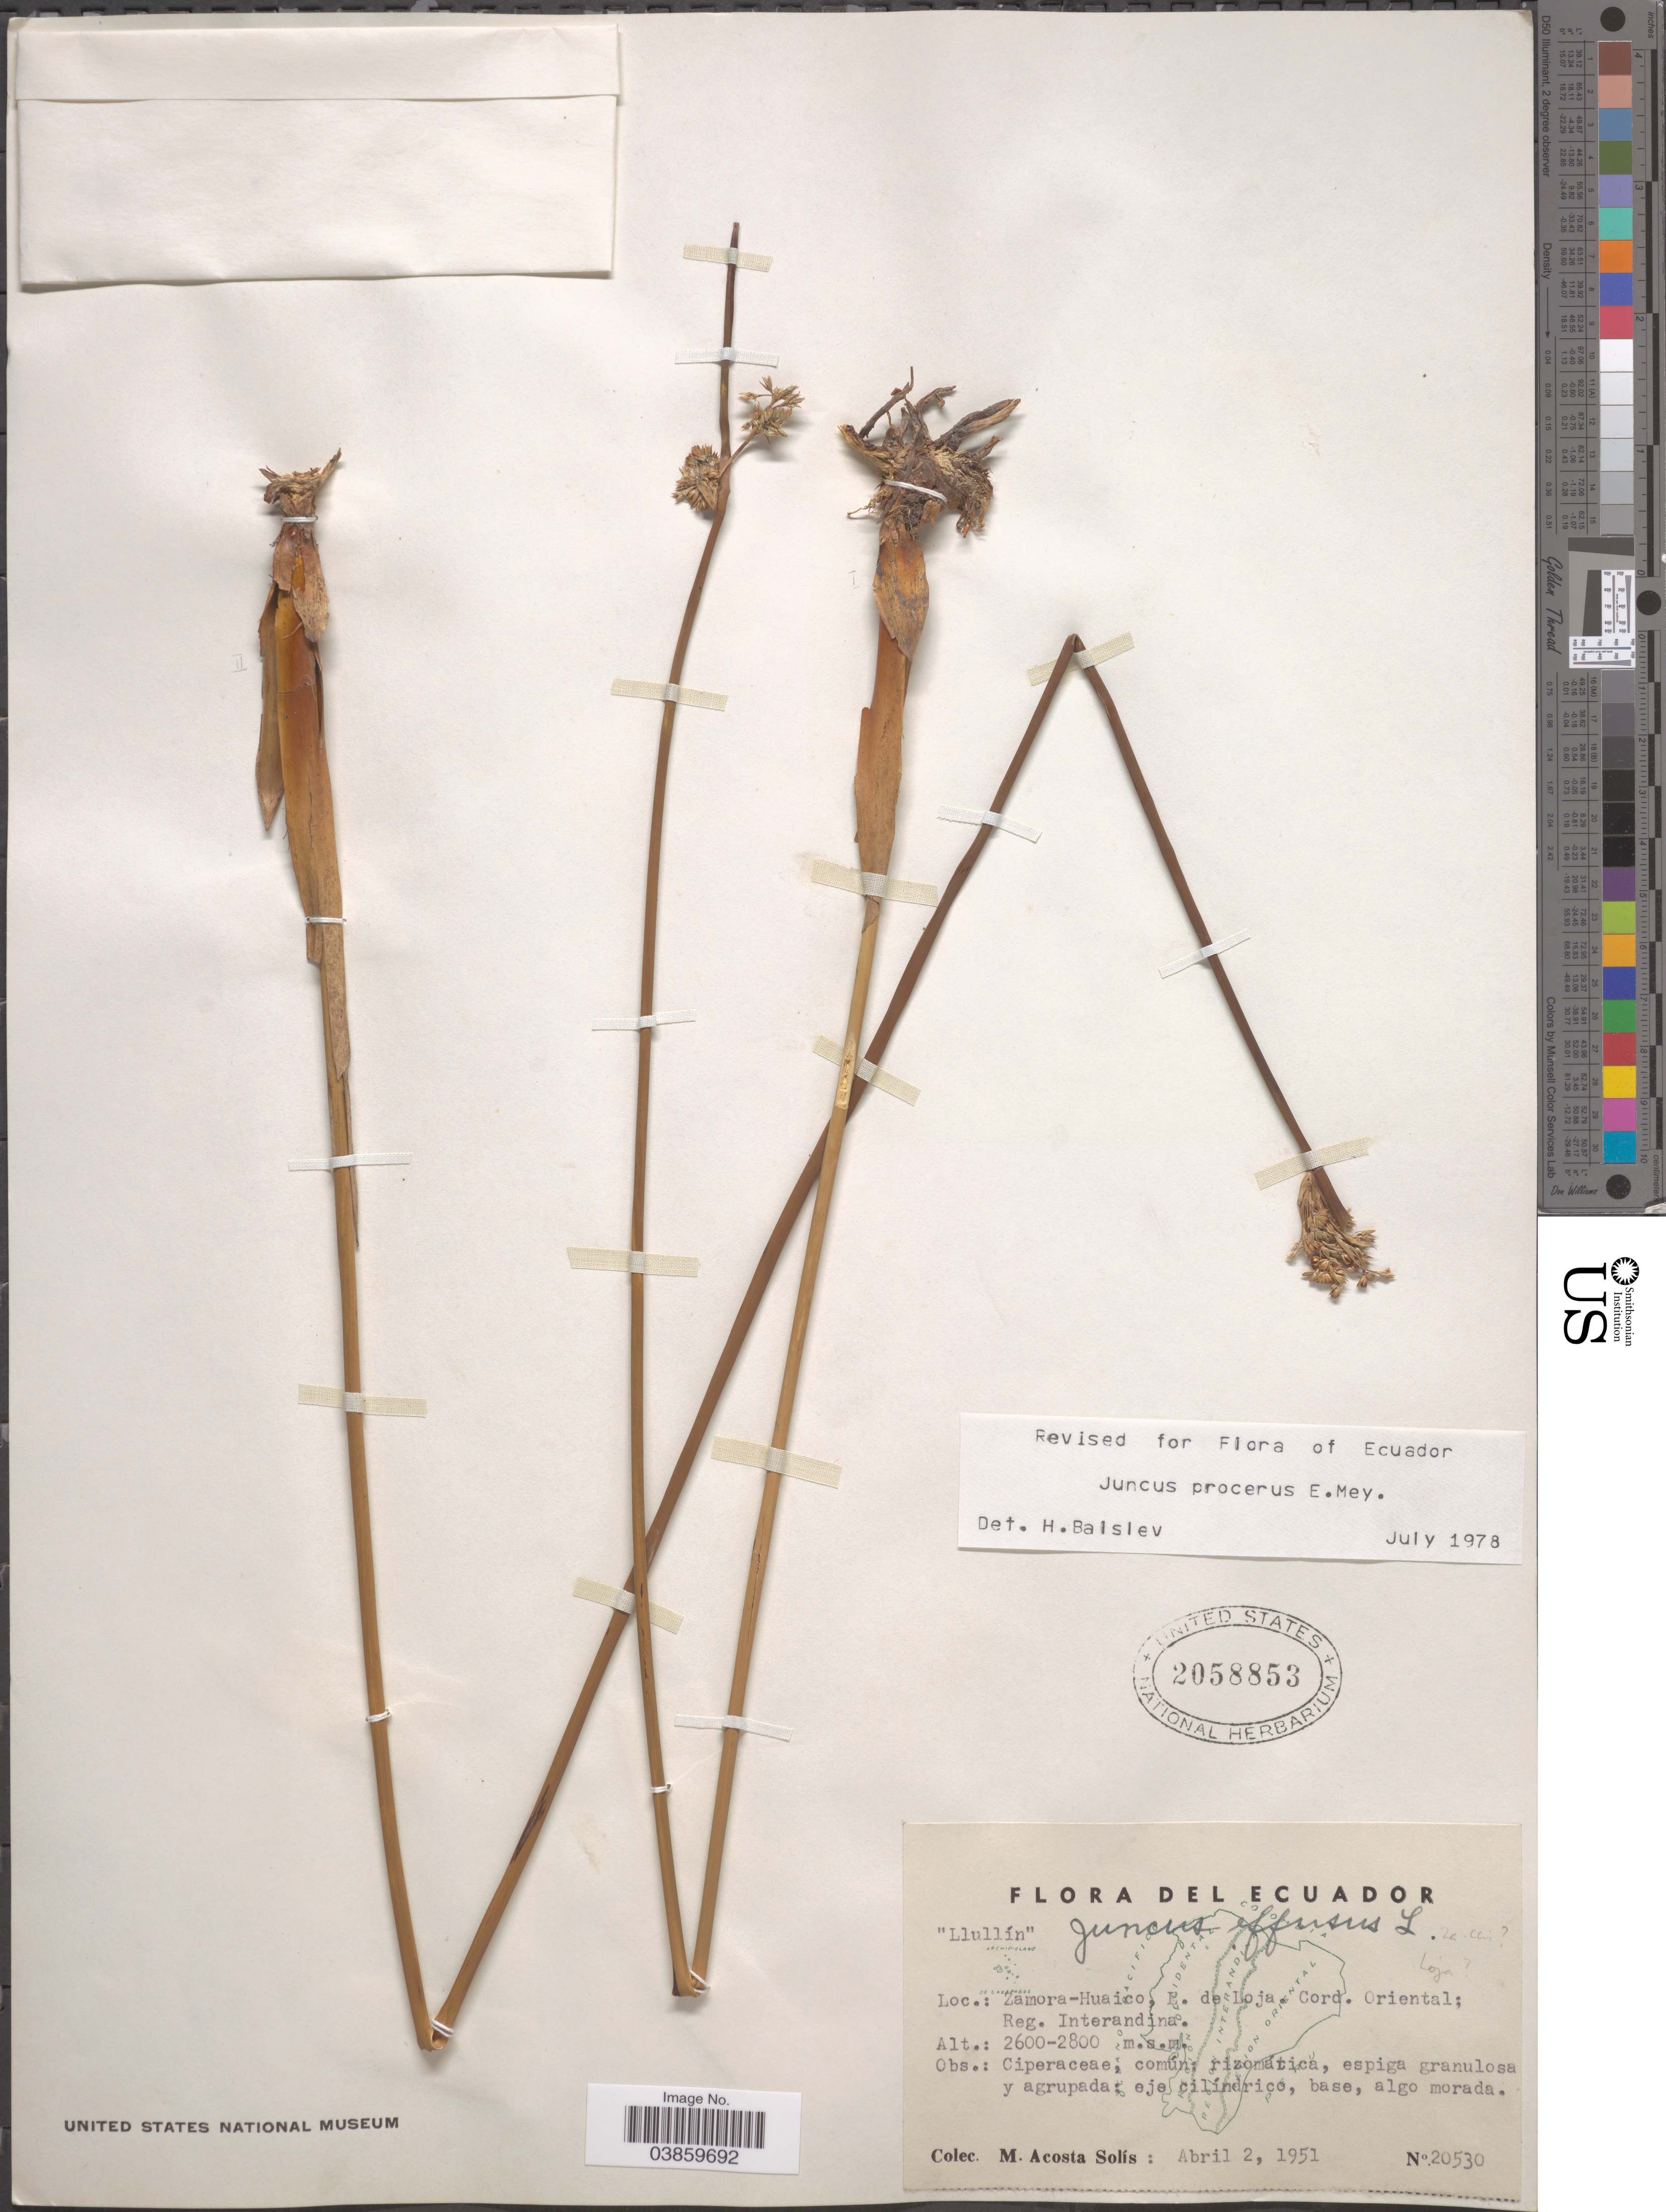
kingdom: Plantae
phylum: Tracheophyta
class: Liliopsida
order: Poales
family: Juncaceae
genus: Juncus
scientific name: Juncus procerus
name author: E. Mey.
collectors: M. Acosta Solis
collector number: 20530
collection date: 1951-04-02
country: Ecuador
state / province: Loja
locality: Zamora-Huaico, E. de Loja. Cord. Oriental; Reg. Interandina.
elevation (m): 2600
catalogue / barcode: US 2058853